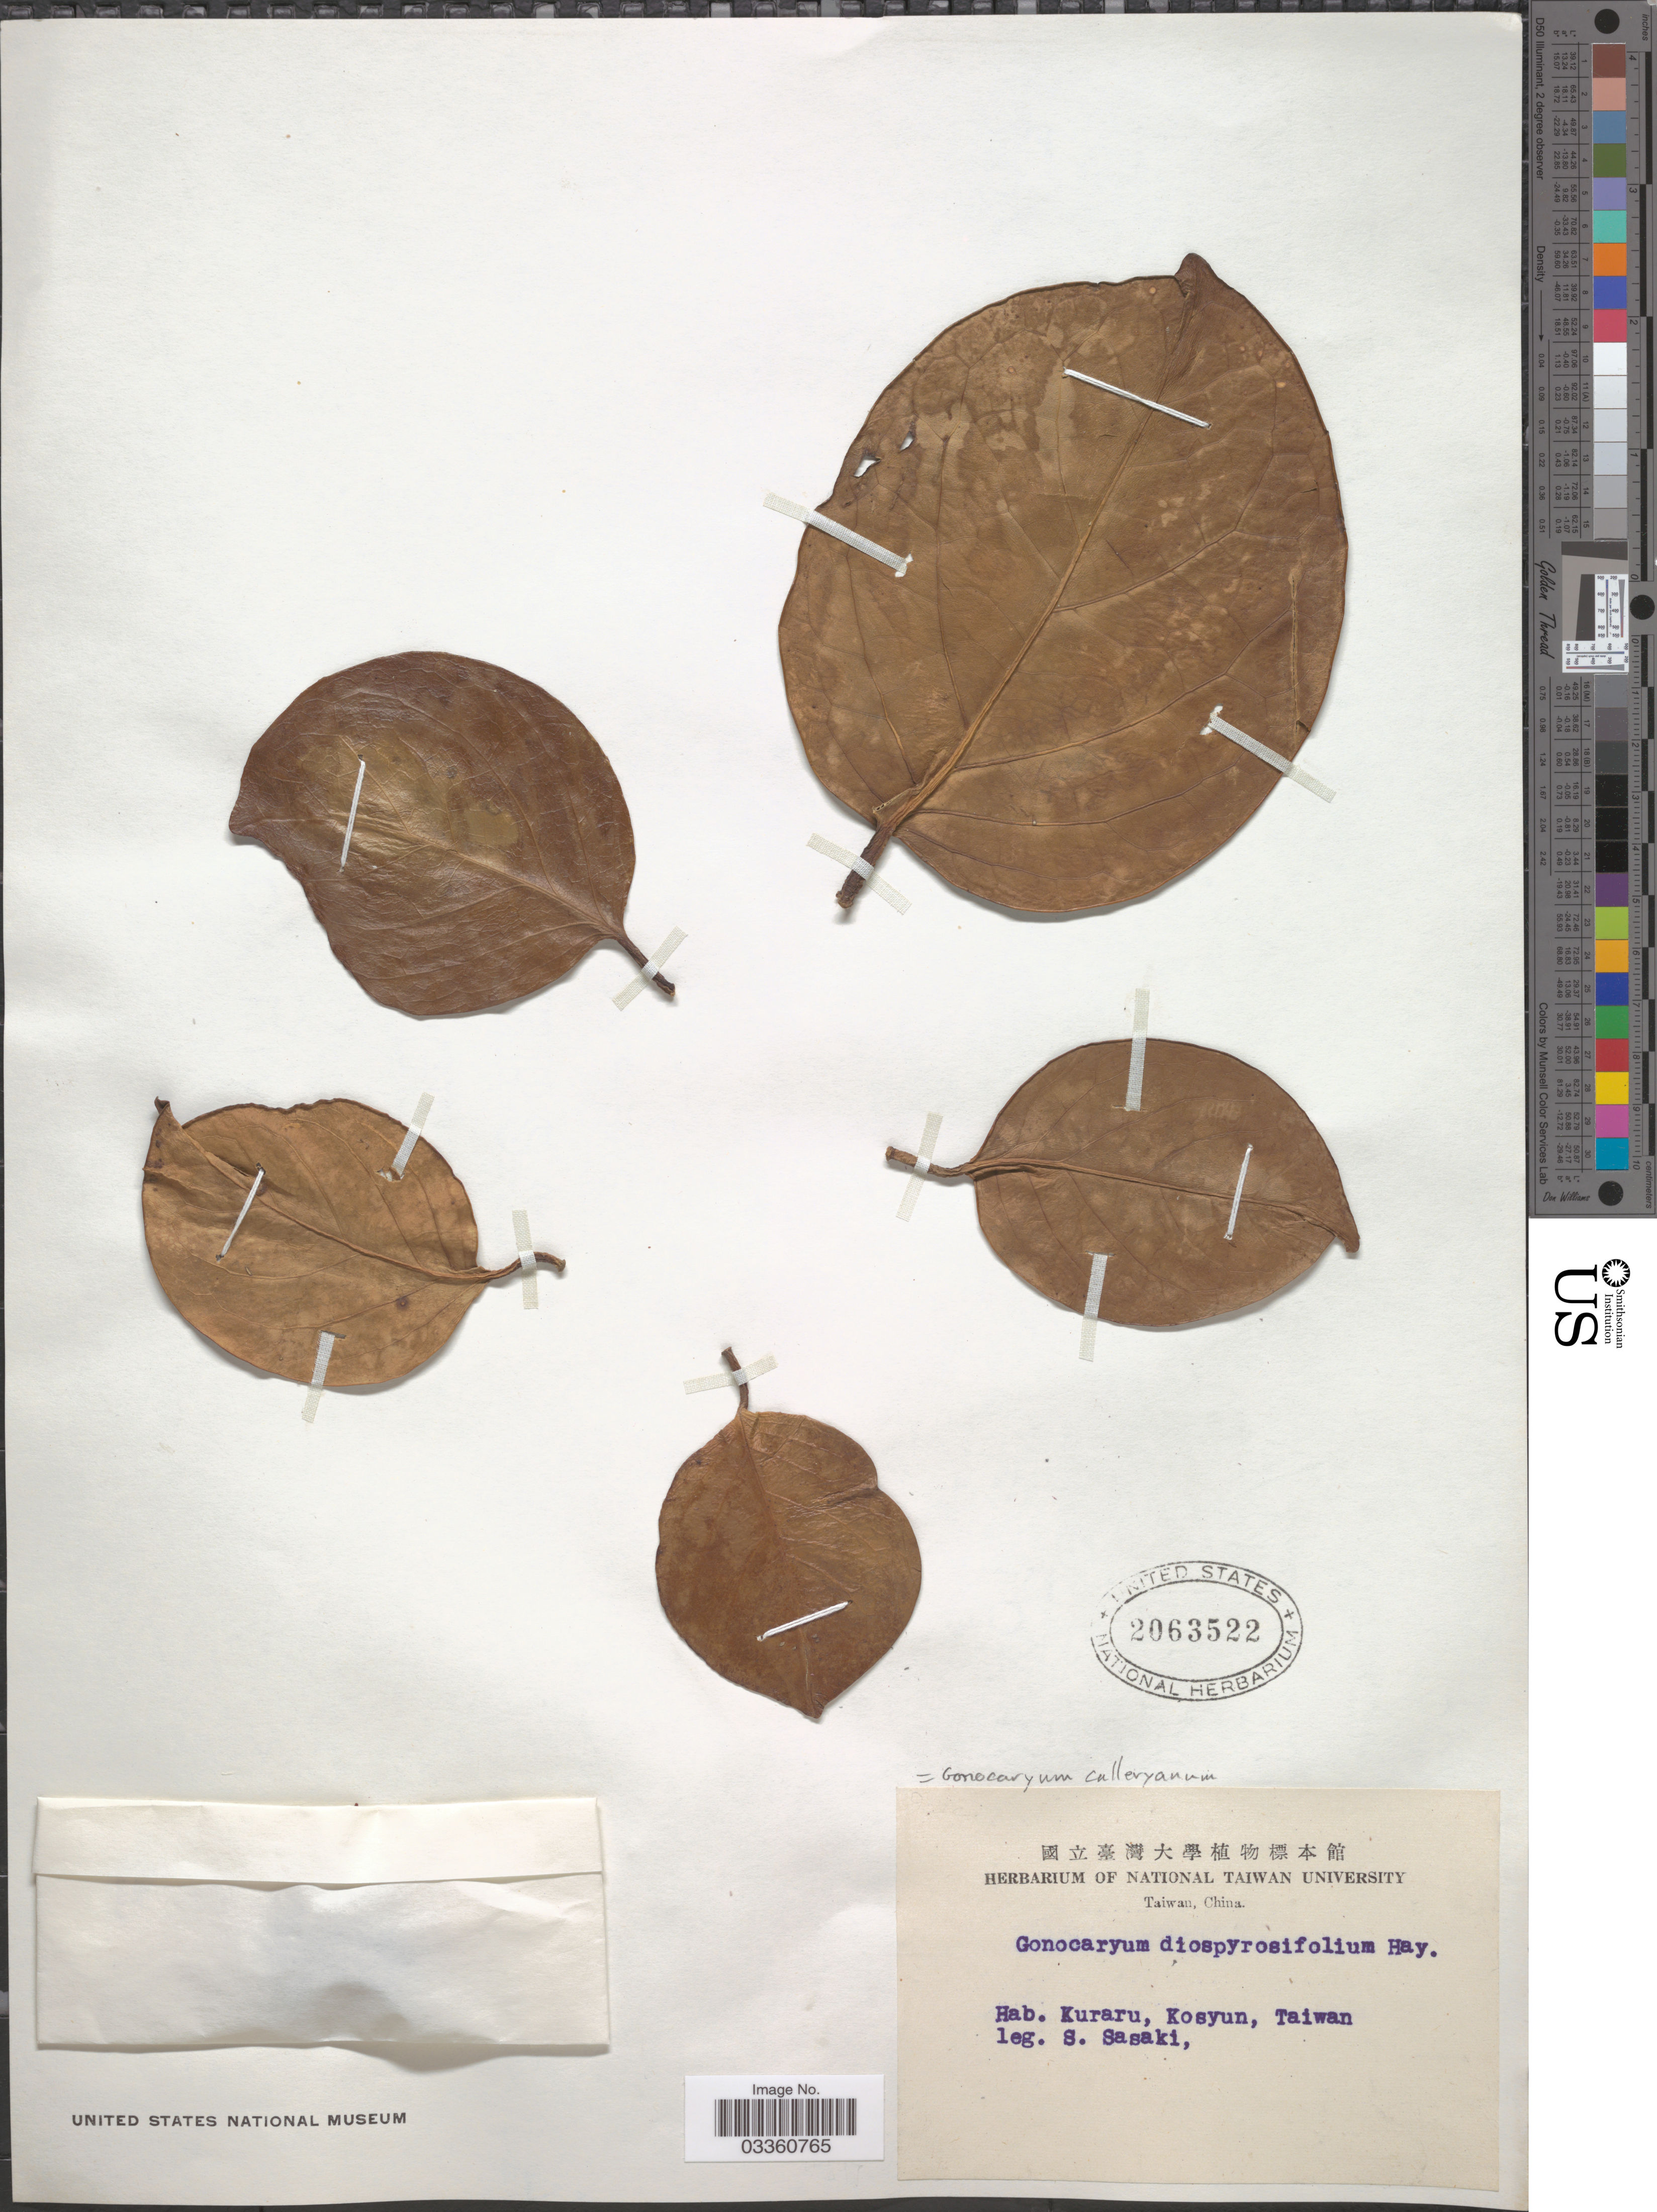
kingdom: Plantae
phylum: Tracheophyta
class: Magnoliopsida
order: Cardiopteridales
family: Cardiopteridaceae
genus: Gonocaryum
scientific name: Gonocaryum calleryanum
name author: (Baill.) Becc.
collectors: S. Sasaki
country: Taiwan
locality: Kuraru, Kosyun.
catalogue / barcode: US 2063522